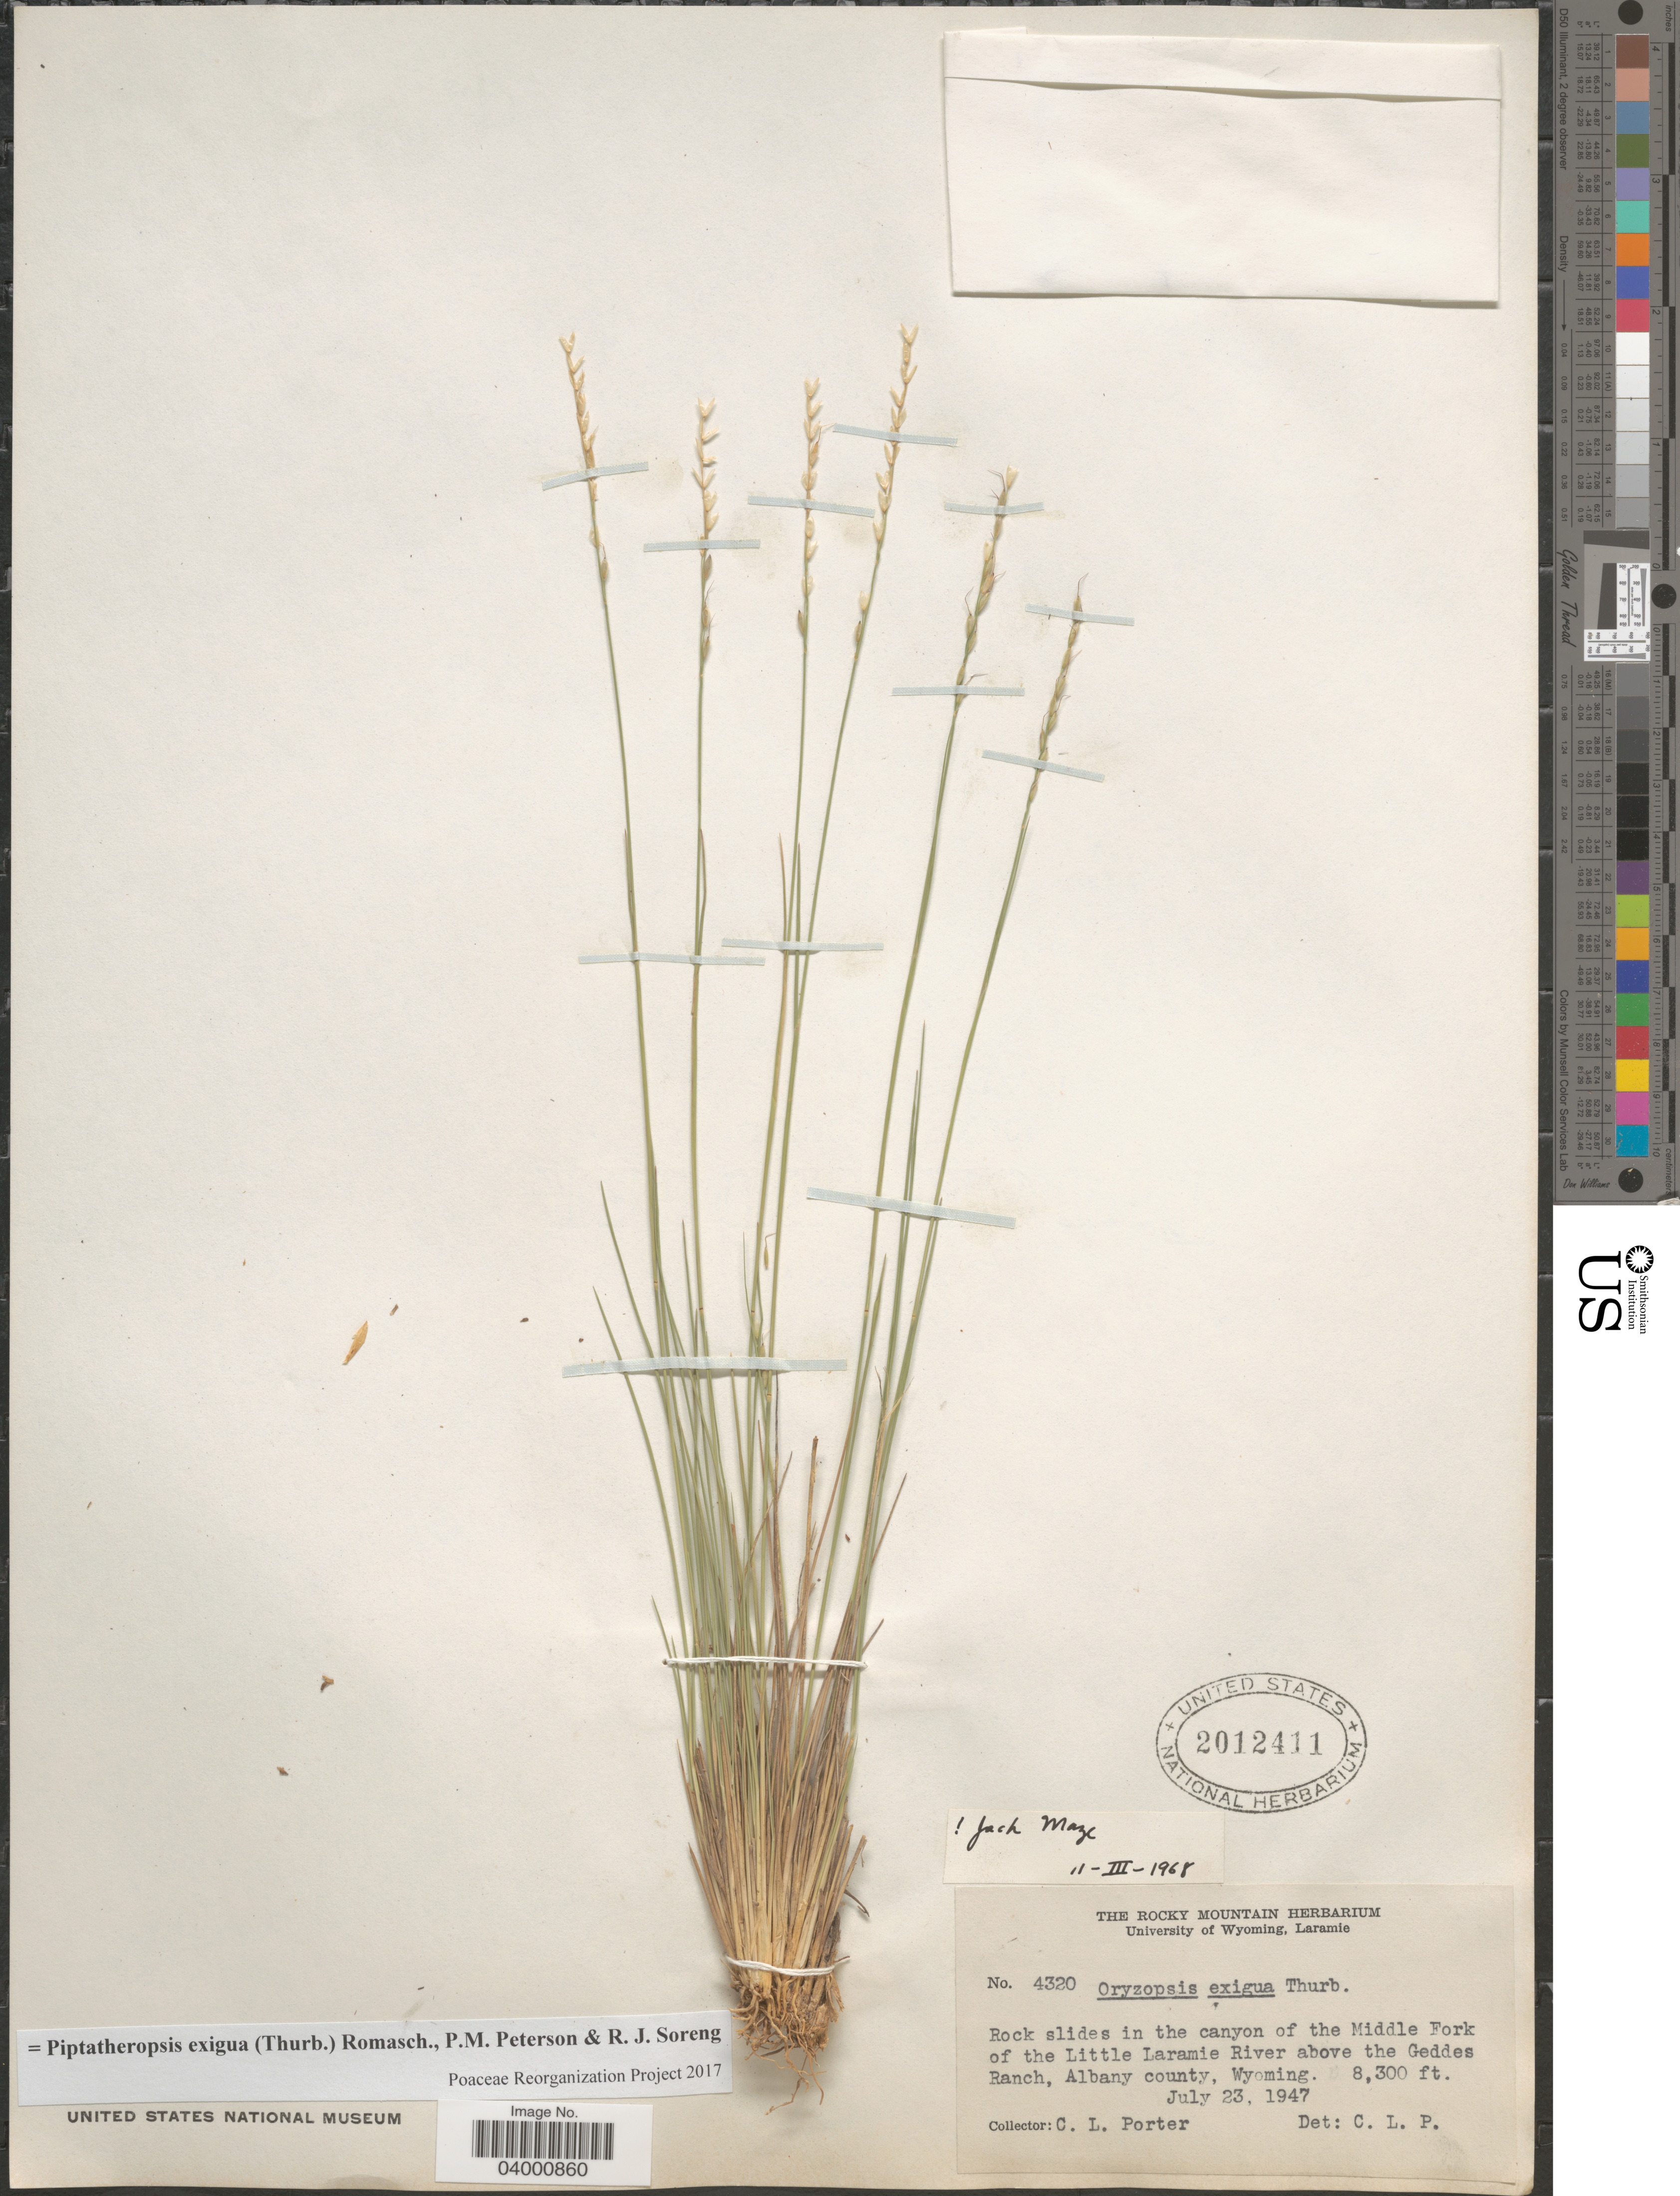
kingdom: Plantae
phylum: Tracheophyta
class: Liliopsida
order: Poales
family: Poaceae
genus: Piptatheropsis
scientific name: Piptatheropsis exigua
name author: (Thurb.) Romasch. et al.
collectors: C. L. Porter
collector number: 4320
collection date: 1947-07-23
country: United States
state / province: Wyoming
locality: Rock slides in the canyon of the Middle Fork of the Little Laramie River above the Geddes Ranch, Albany county.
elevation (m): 2530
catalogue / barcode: US 2012411